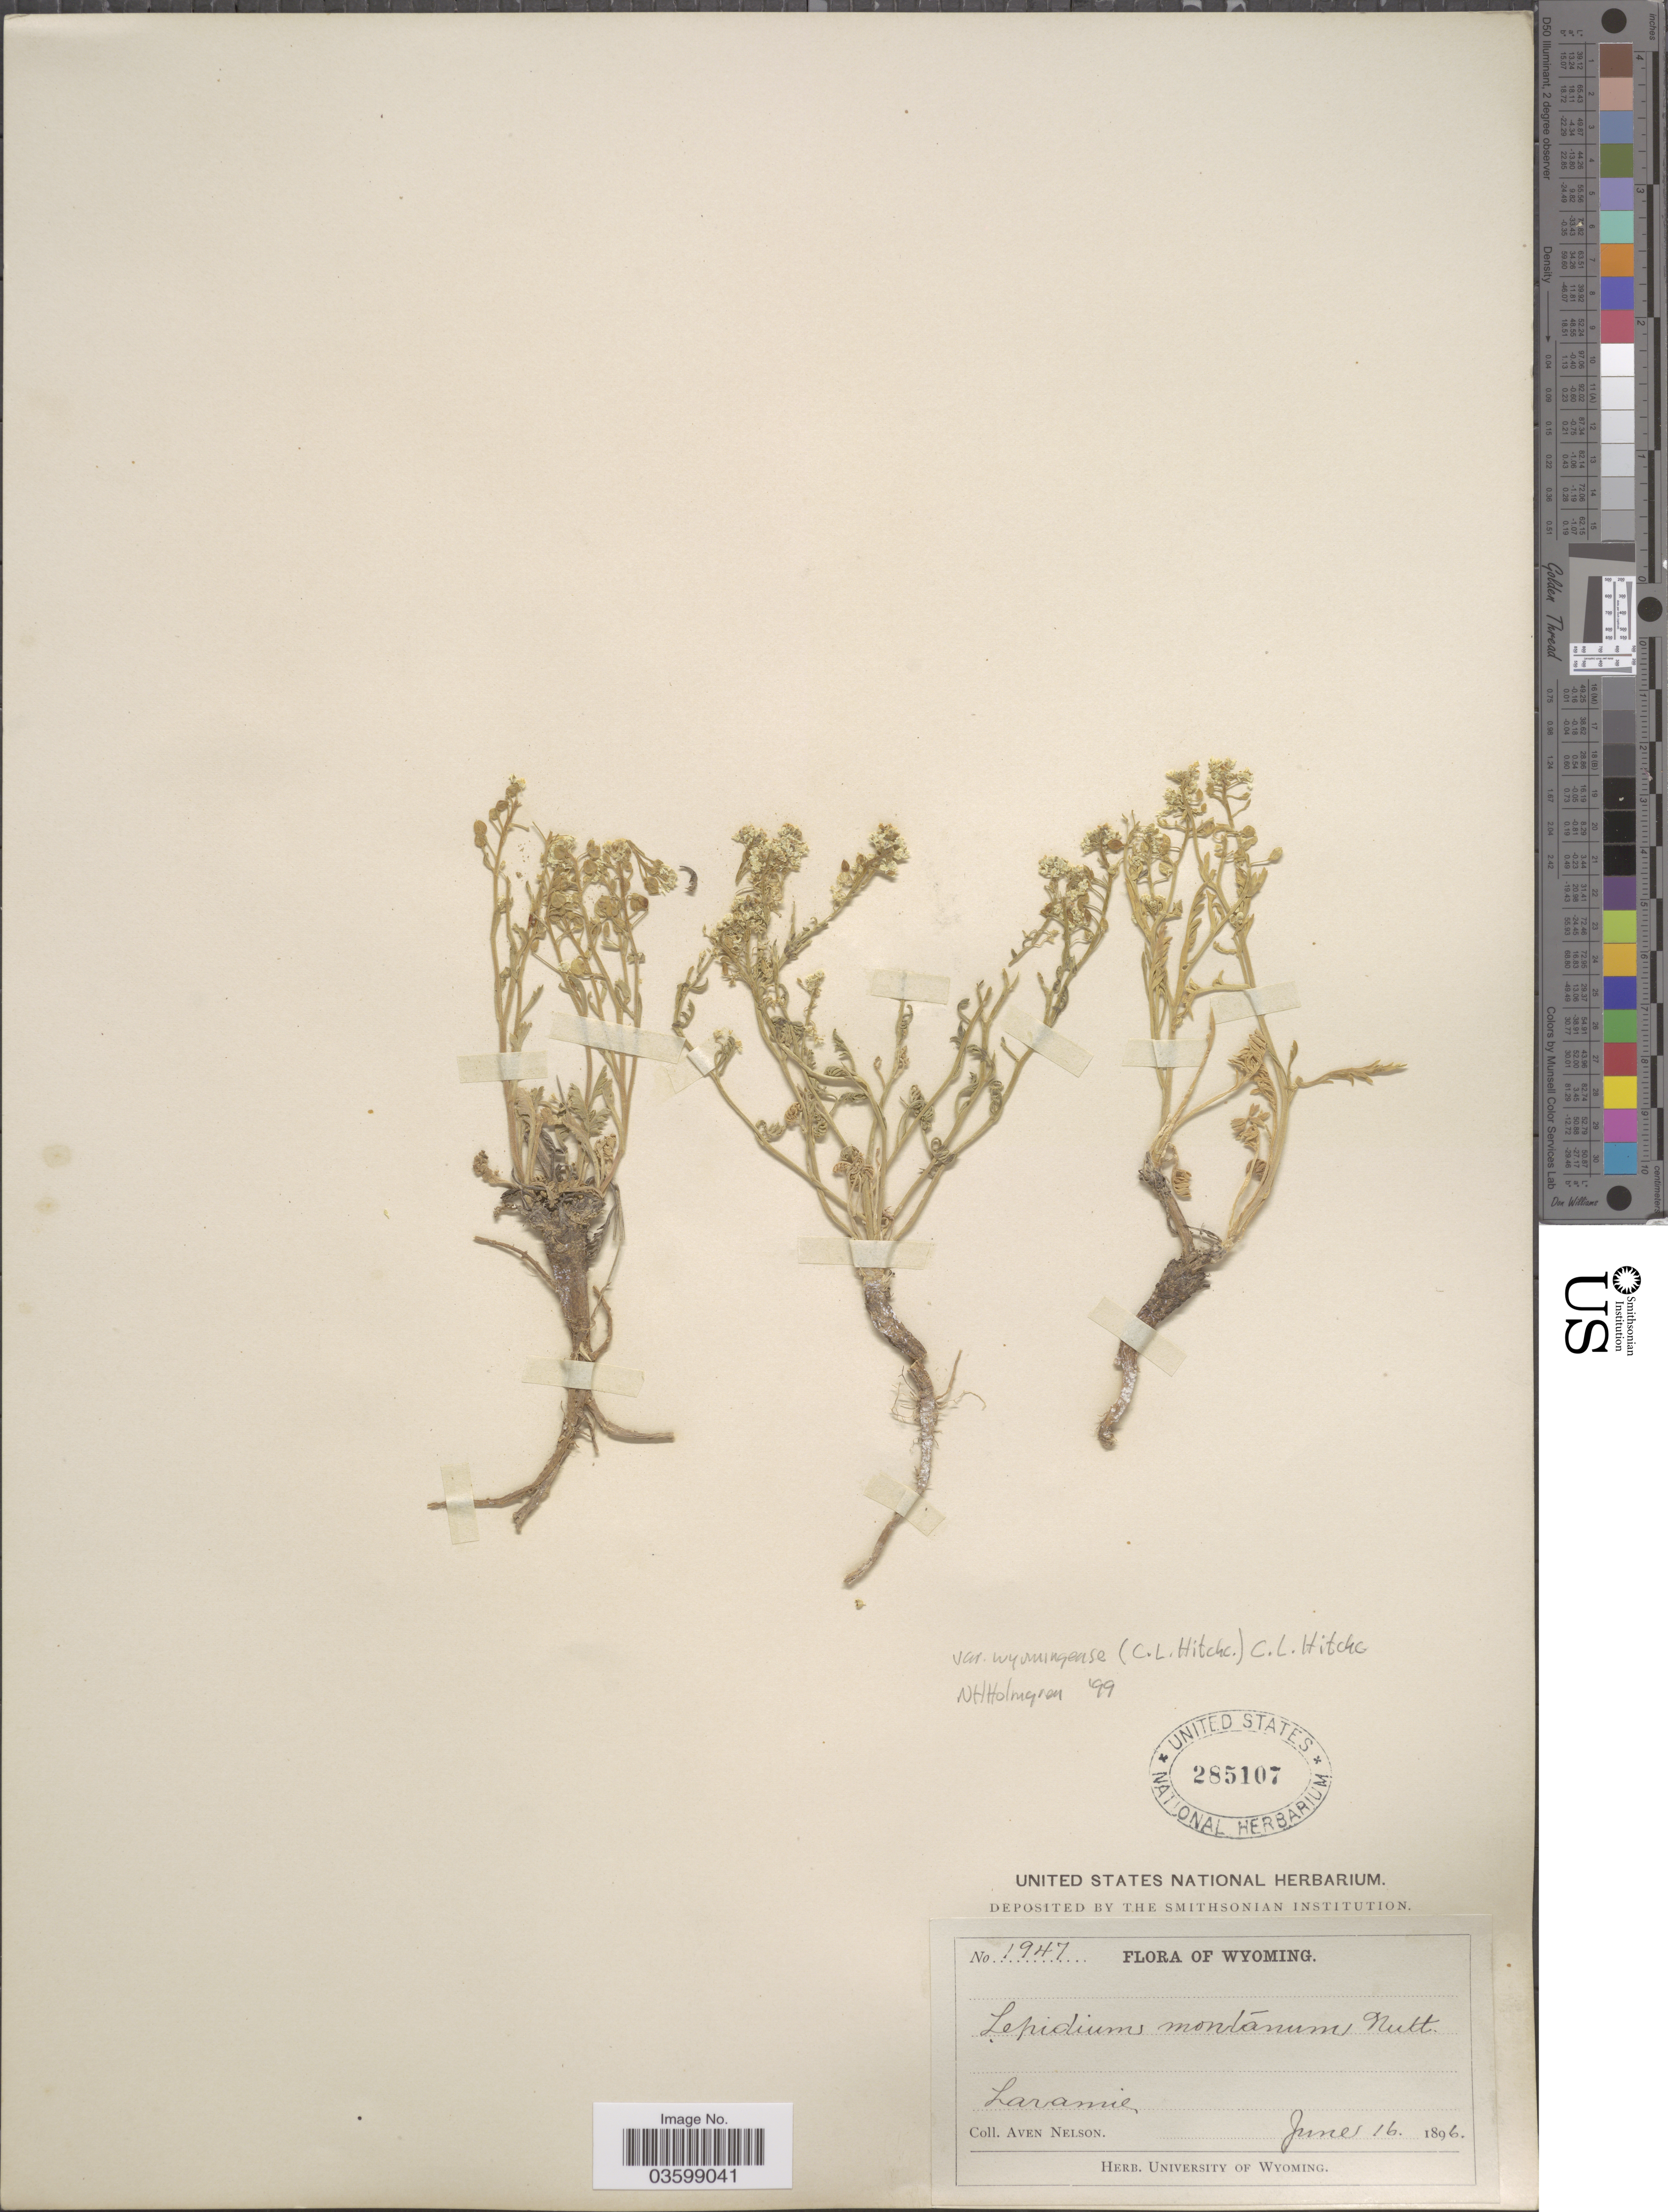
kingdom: Plantae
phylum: Tracheophyta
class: Magnoliopsida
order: Brassicales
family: Brassicaceae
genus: Lepidium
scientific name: Lepidium montanum f. wyomingense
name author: C.L. Hitchc.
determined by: Al-Shehbaz, I. A., (MO), Missouri Botanical Garden (UNITED STATES)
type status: Isotype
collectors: A. Nelson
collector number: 1947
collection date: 1896-06-16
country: United States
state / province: Wyoming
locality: Laramie.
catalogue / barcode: US 285107